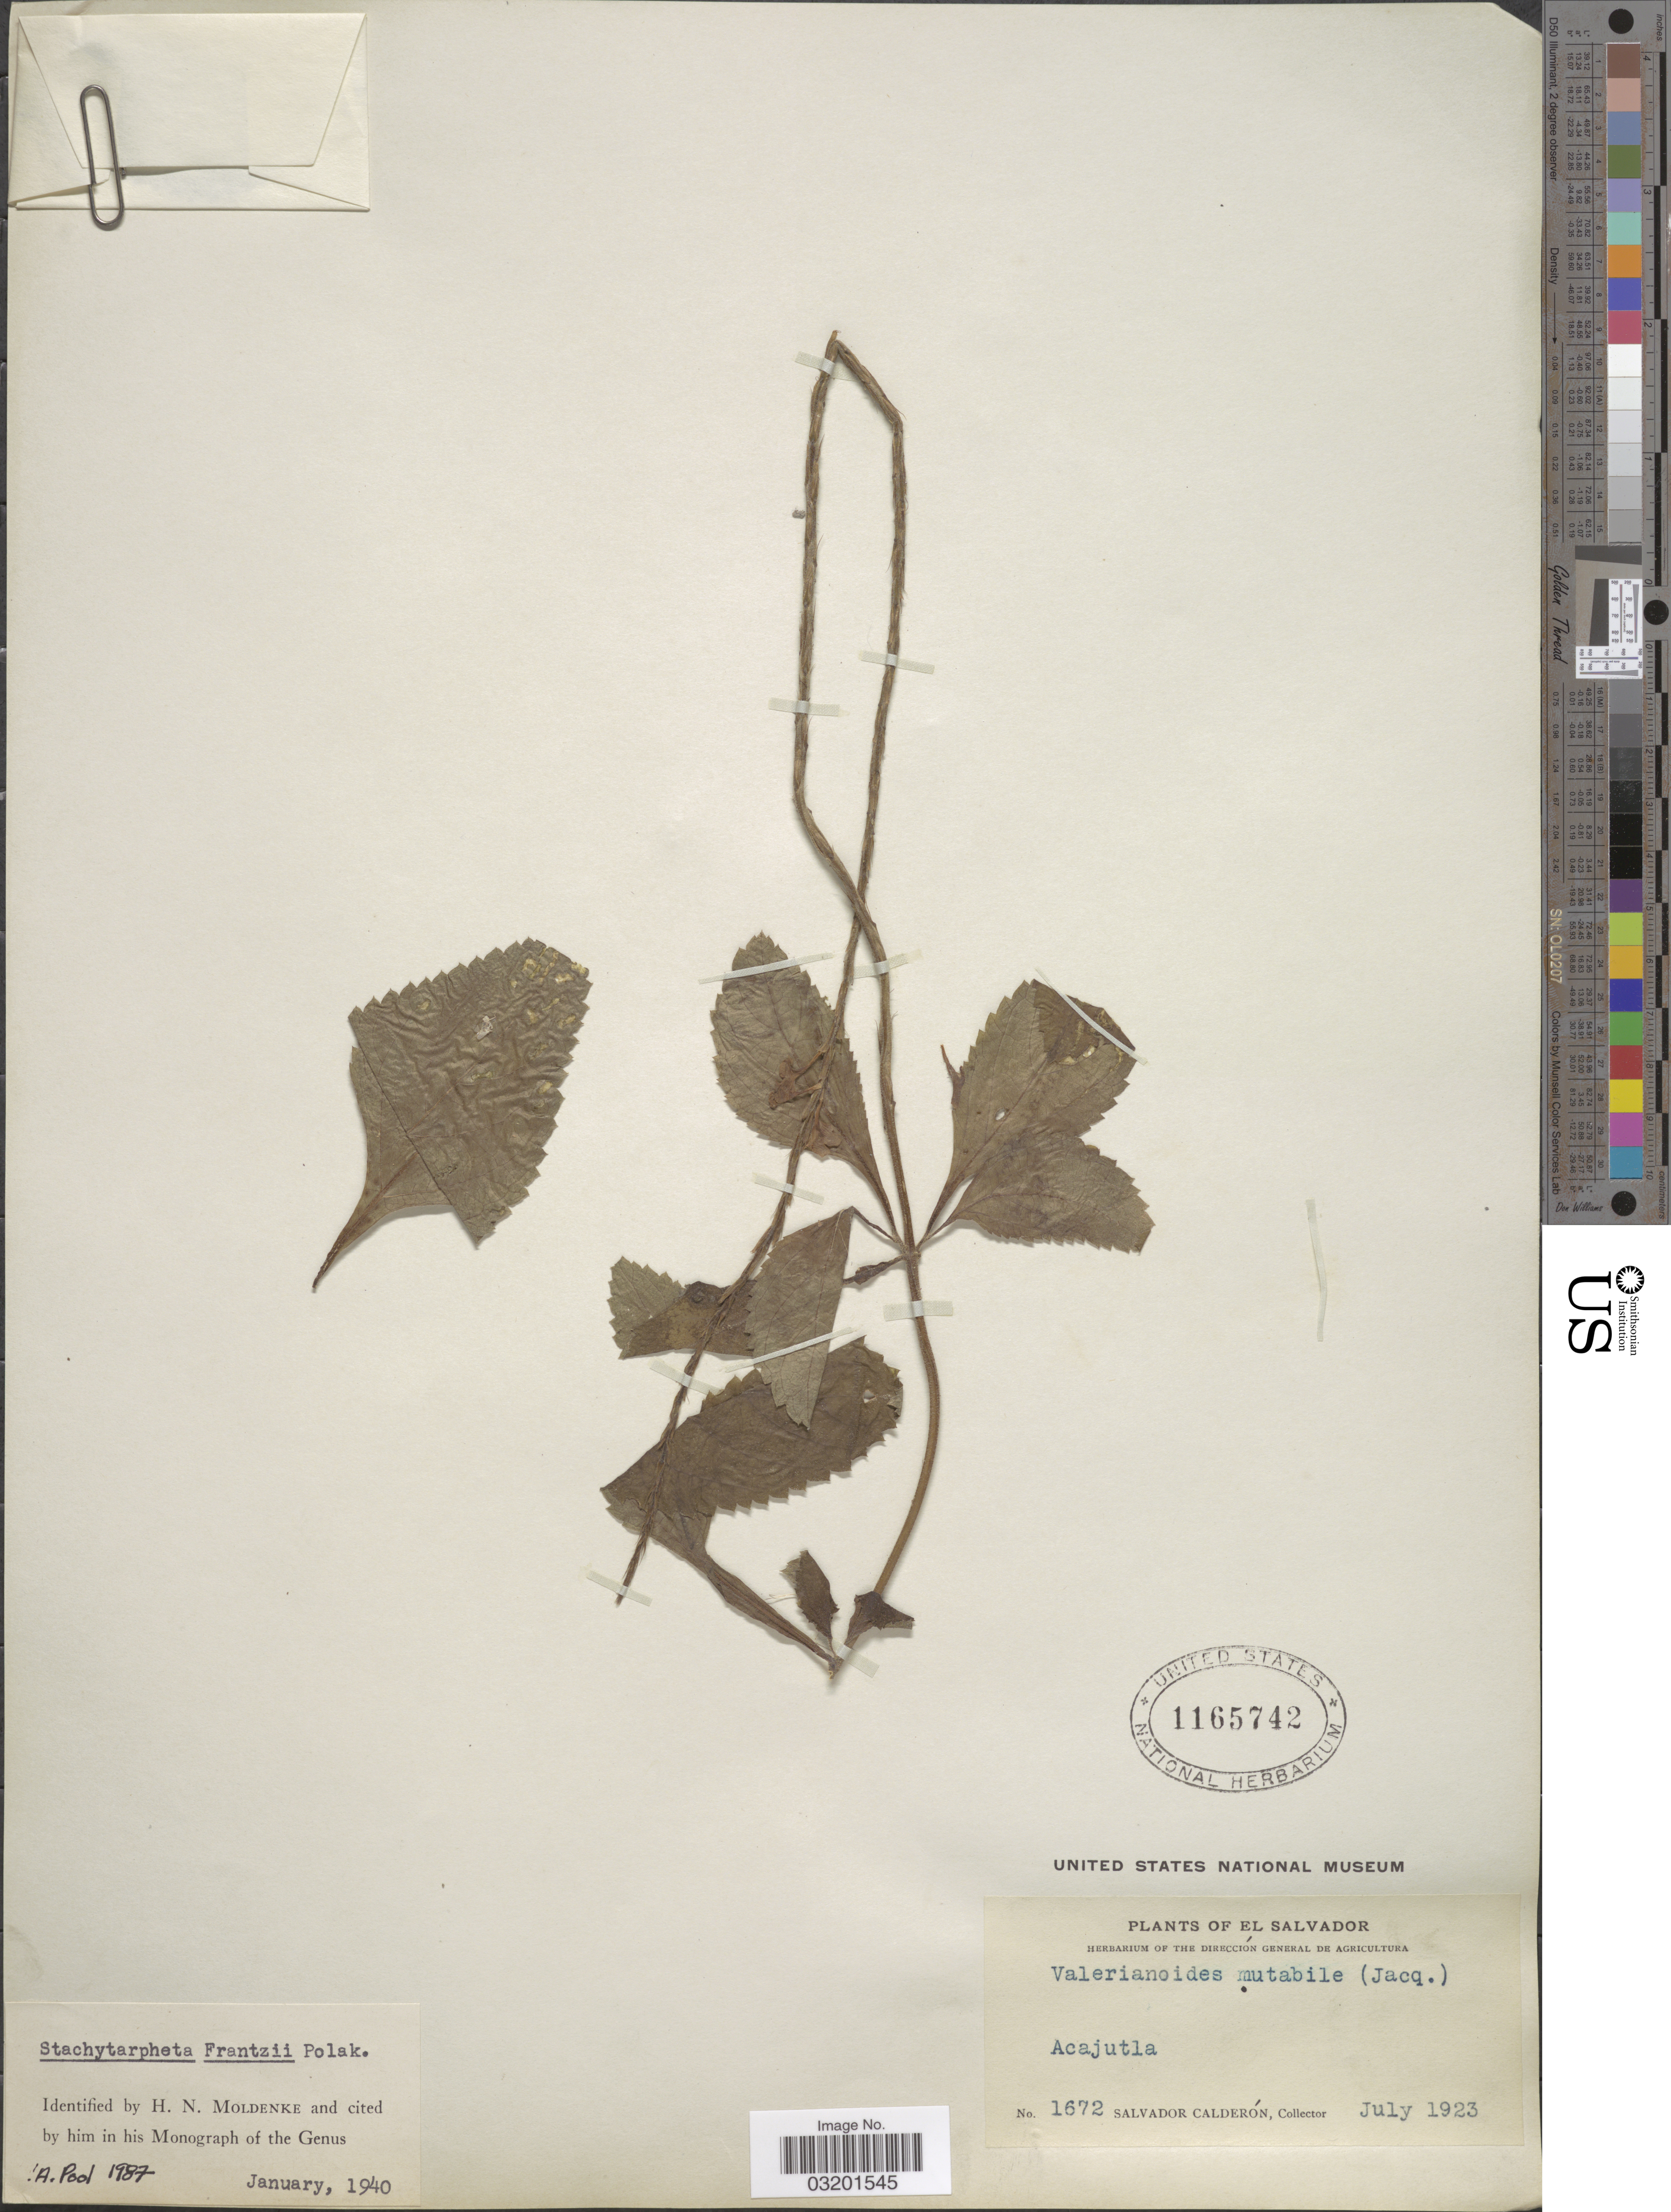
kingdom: Plantae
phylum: Tracheophyta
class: Magnoliopsida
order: Lamiales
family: Verbenaceae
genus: Stachytarpheta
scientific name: Stachytarpheta frantzii var. frantzii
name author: Pol.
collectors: S. Calderón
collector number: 1672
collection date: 1923-07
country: El Salvador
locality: Acajutla.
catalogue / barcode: US 1165742